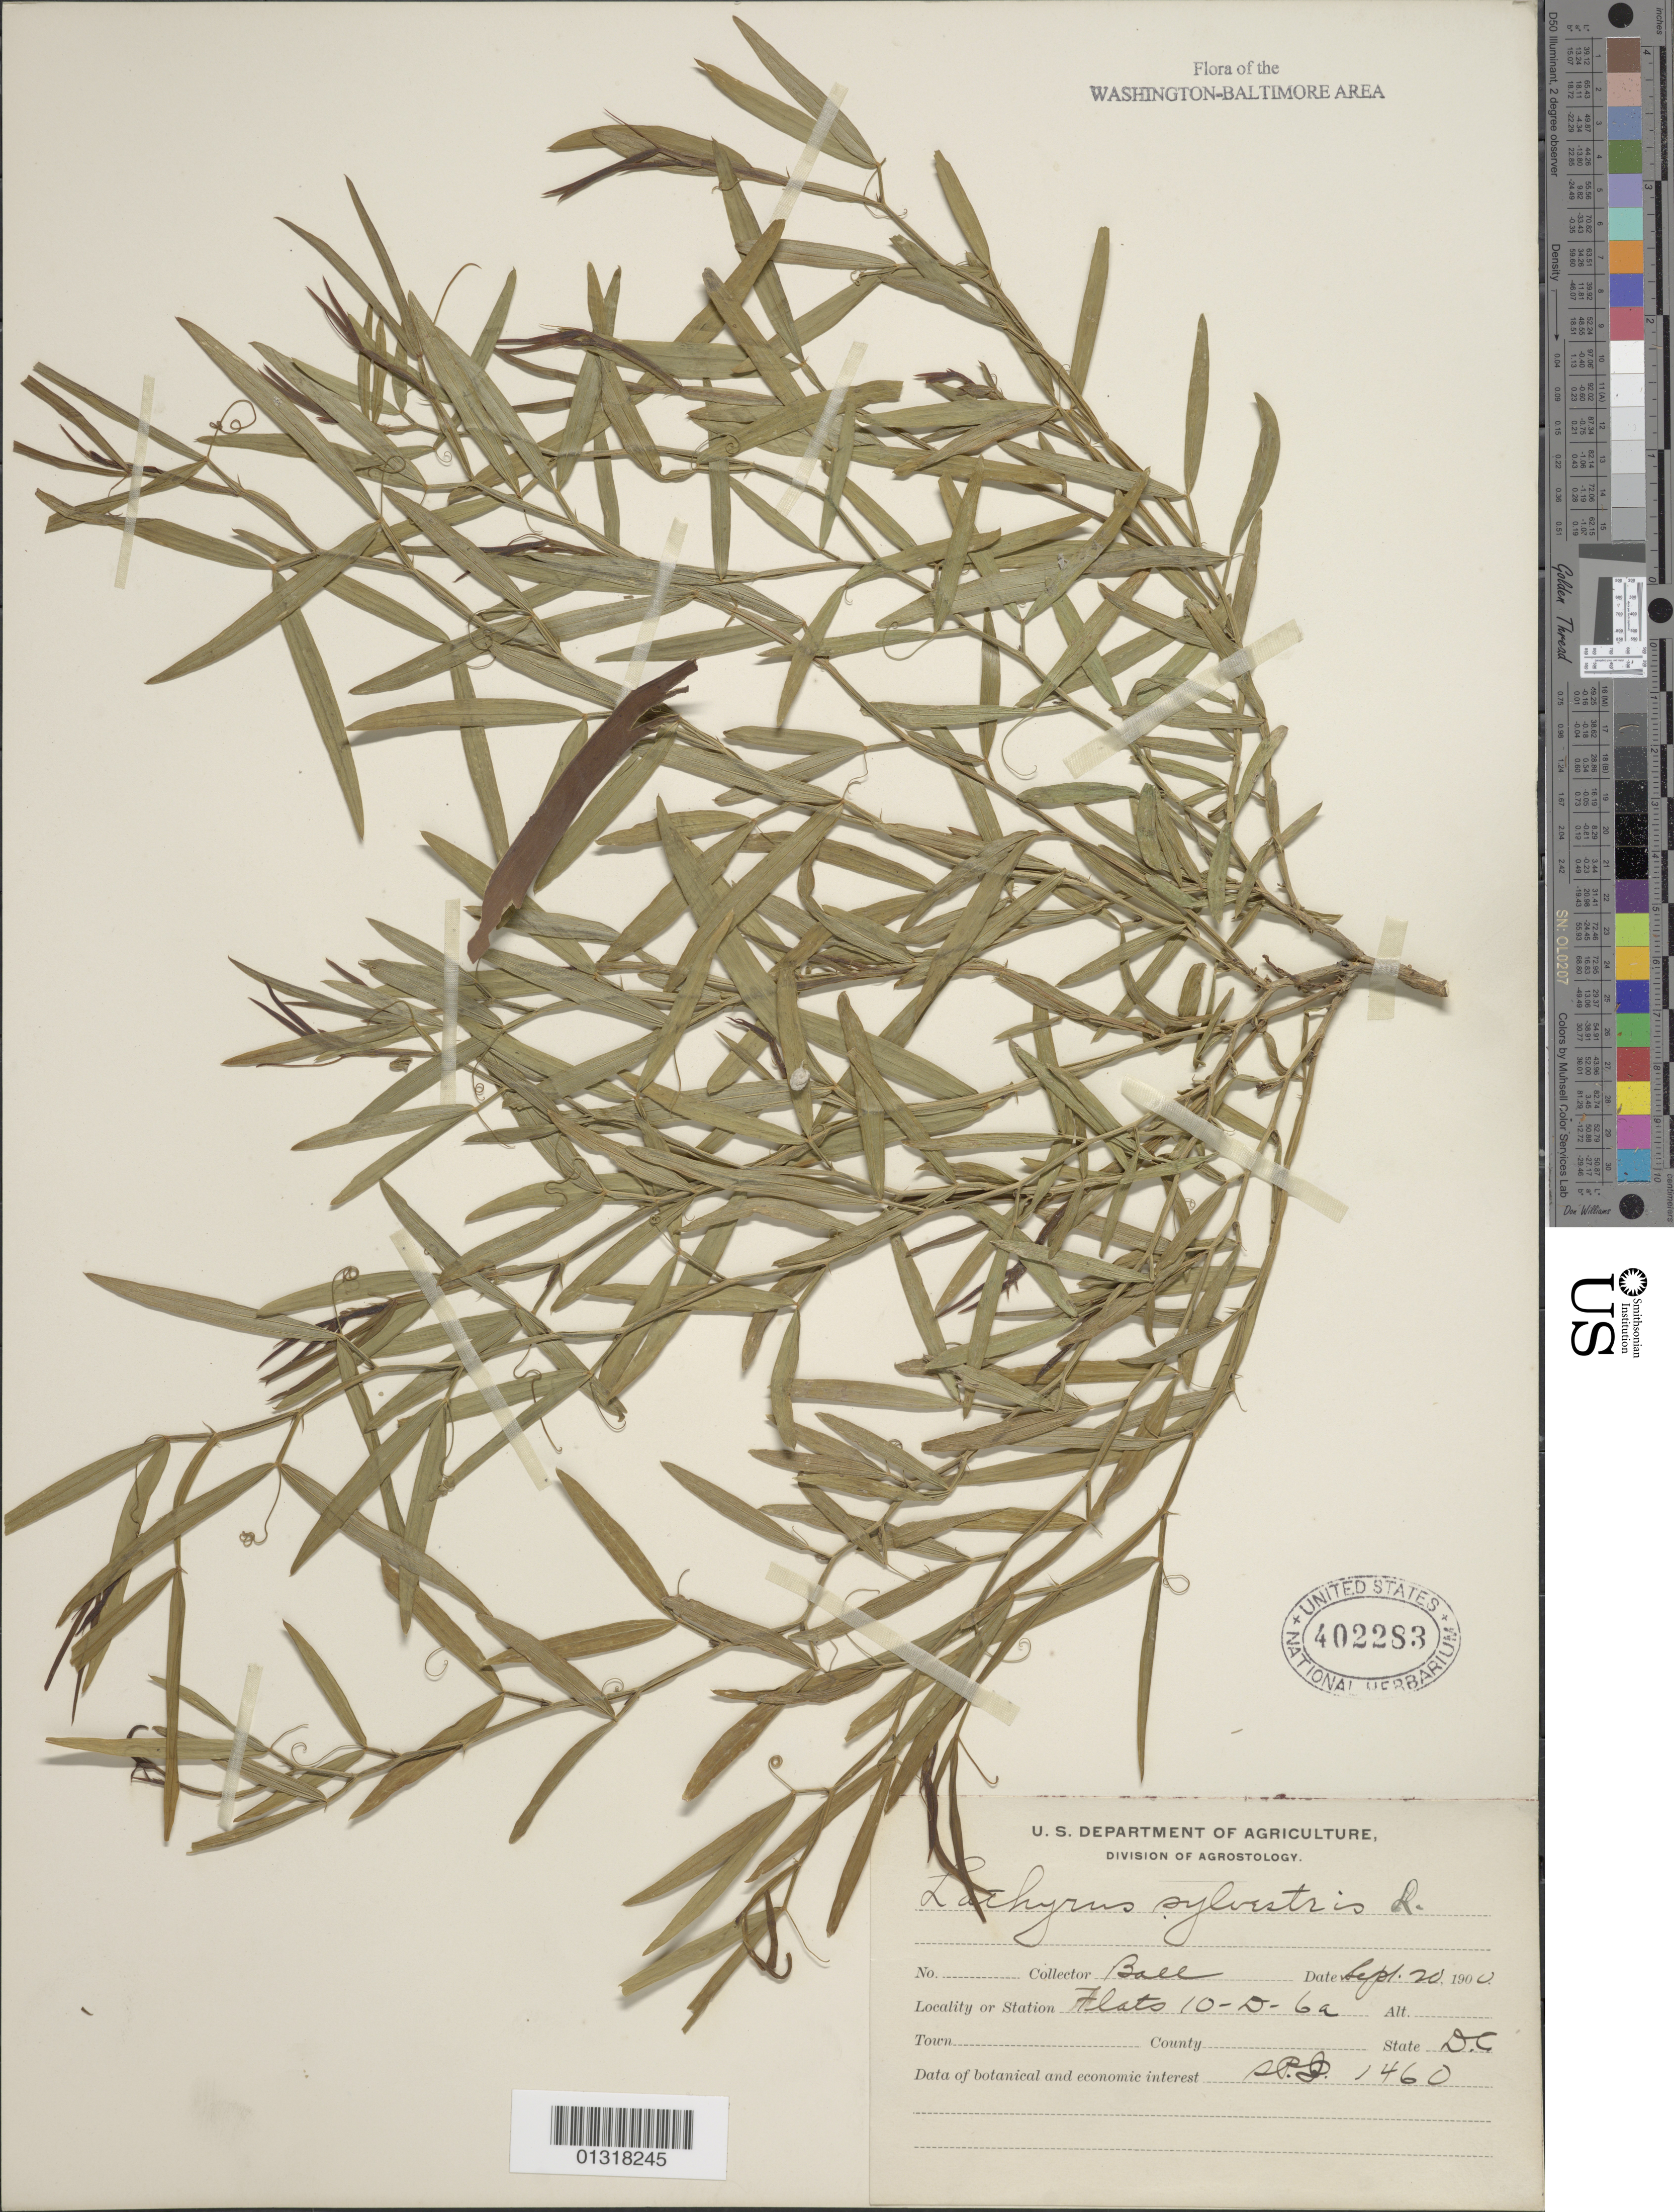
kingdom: Plantae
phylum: Tracheophyta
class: Magnoliopsida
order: Fabales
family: Fabaceae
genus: Lathyrus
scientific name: Lathyrus sylvestris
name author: L.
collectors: C. R. Ball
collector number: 1460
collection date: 1900-09-20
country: United States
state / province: District of Columbia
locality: Flats, 10- D- 6a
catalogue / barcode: US 402283